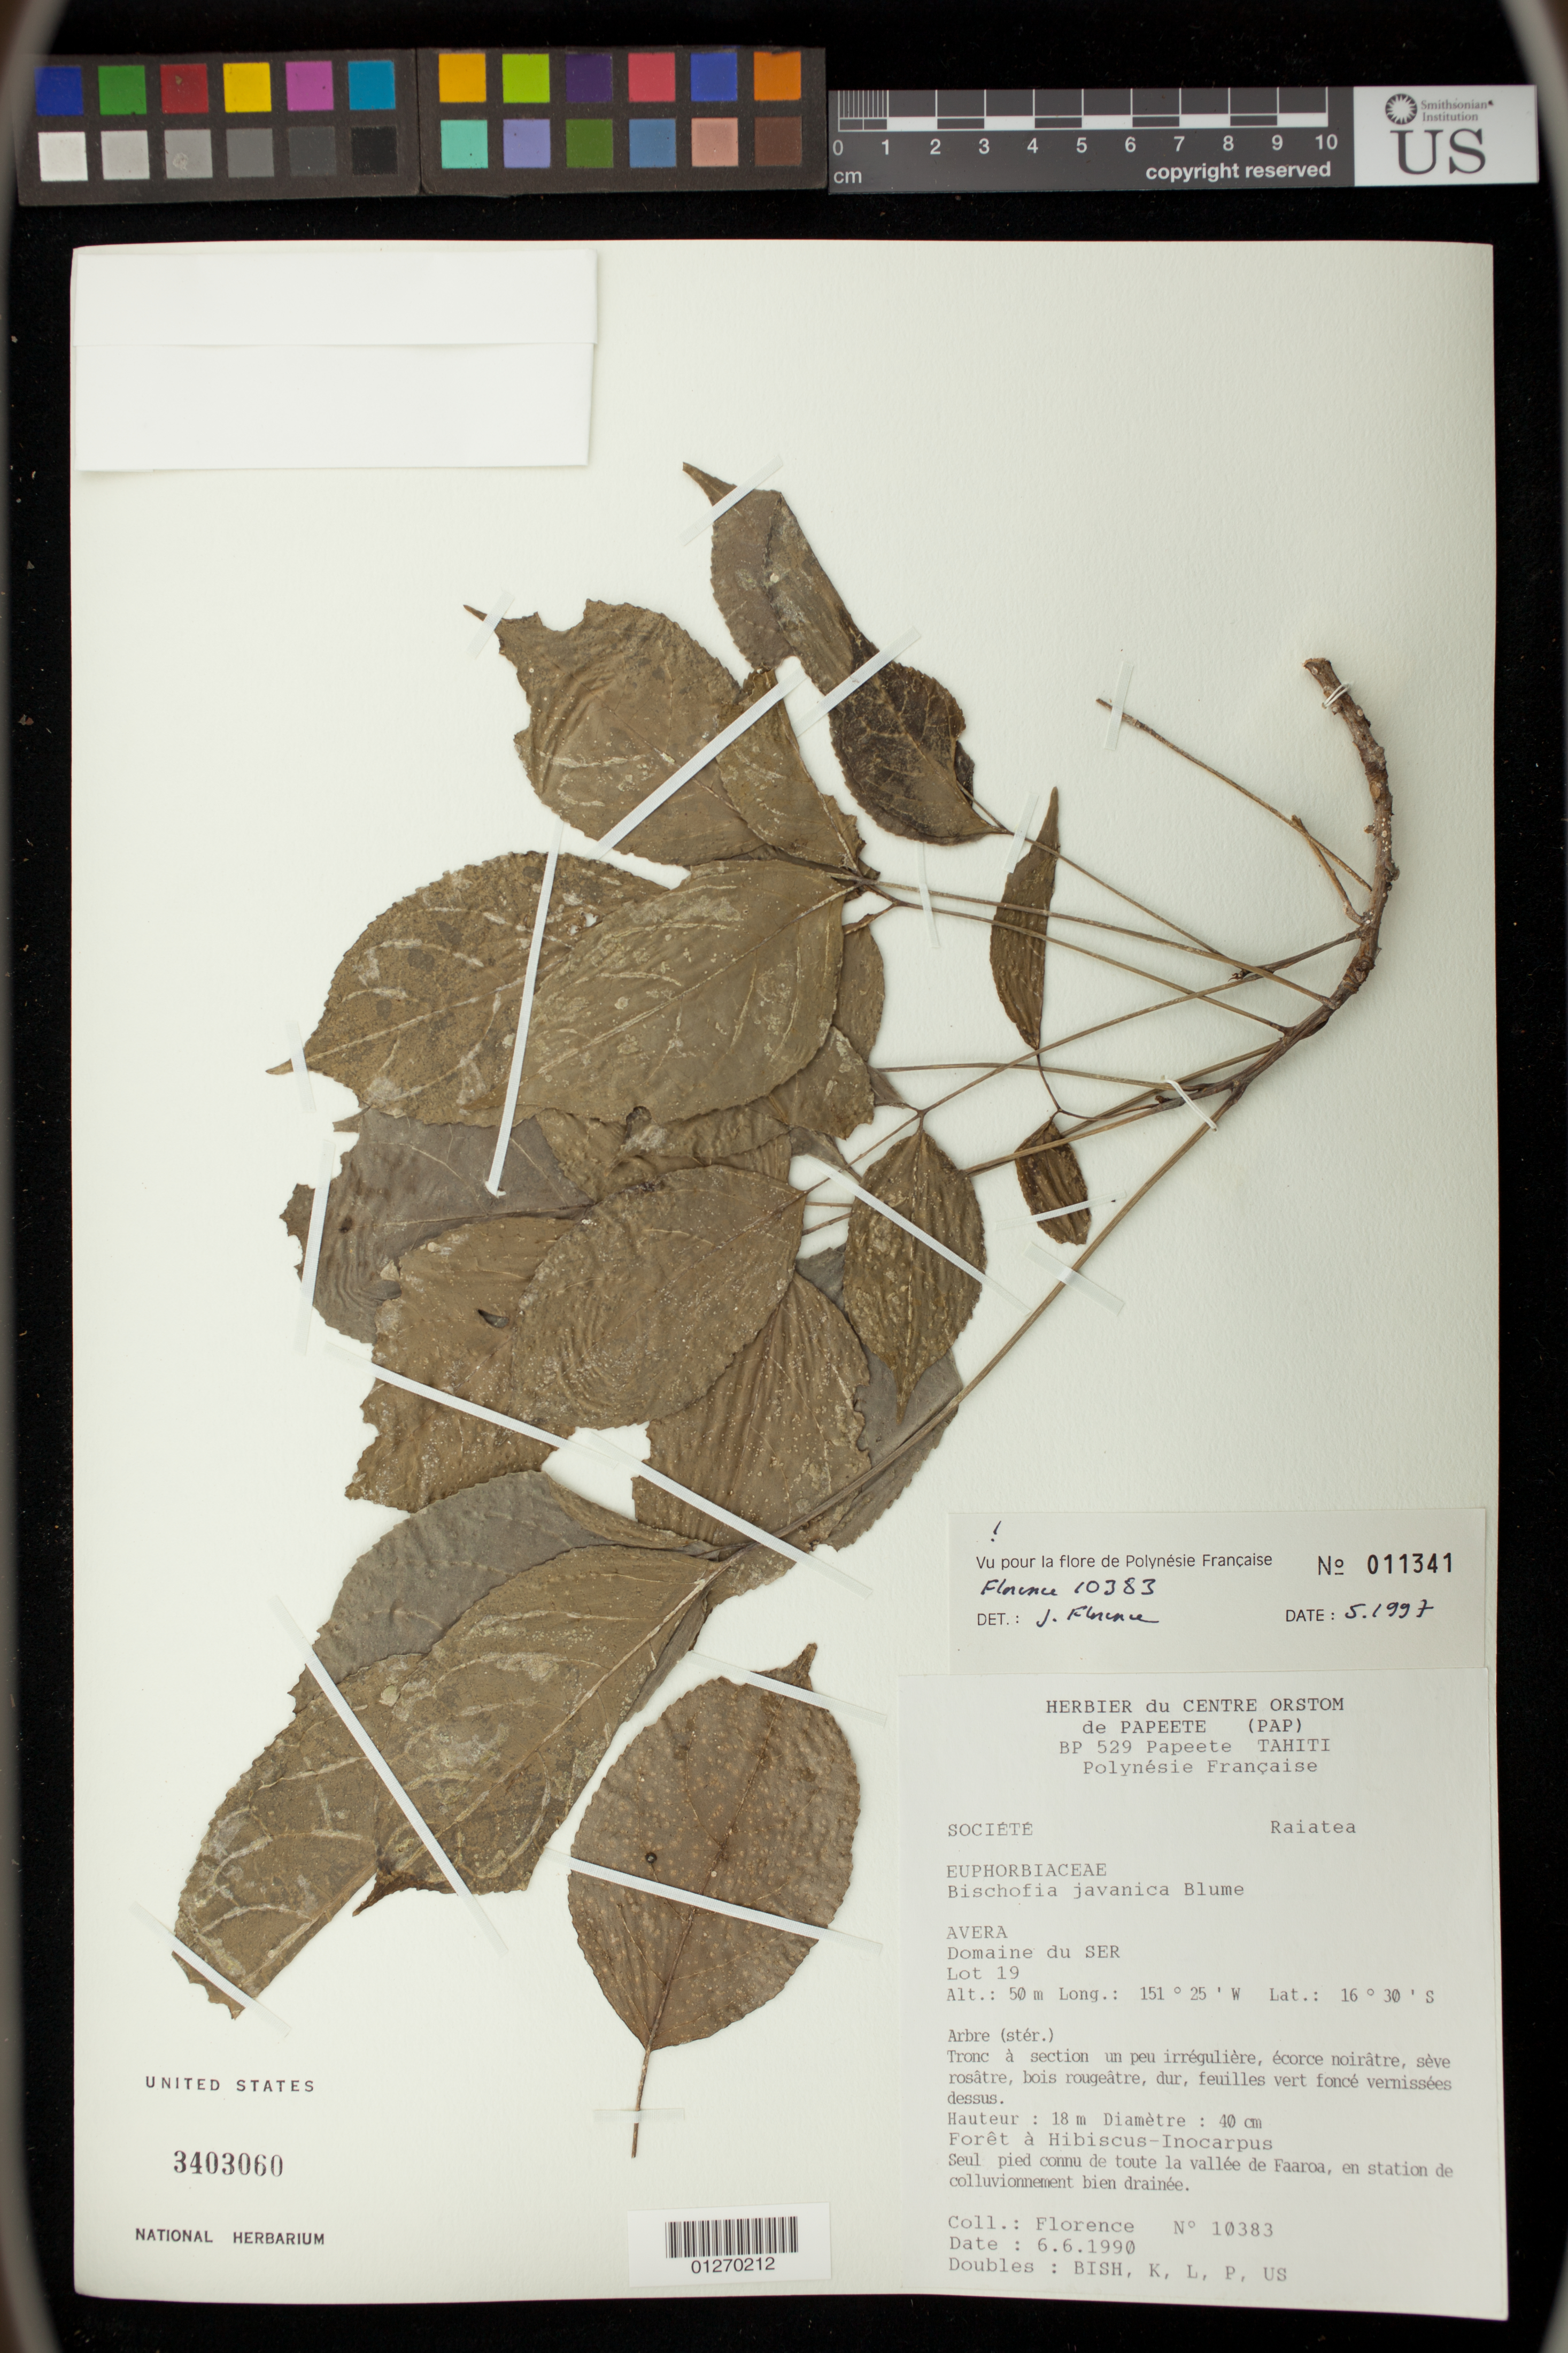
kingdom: Plantae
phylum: Tracheophyta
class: Magnoliopsida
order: Malpighiales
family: Phyllanthaceae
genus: Bischofia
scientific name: Bischofia javanica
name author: Blume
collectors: -. Florence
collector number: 10383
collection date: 1990-06-06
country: French Polynesia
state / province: Raiatea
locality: Domaine du SER, Lot 19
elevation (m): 50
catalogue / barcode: US 3403060